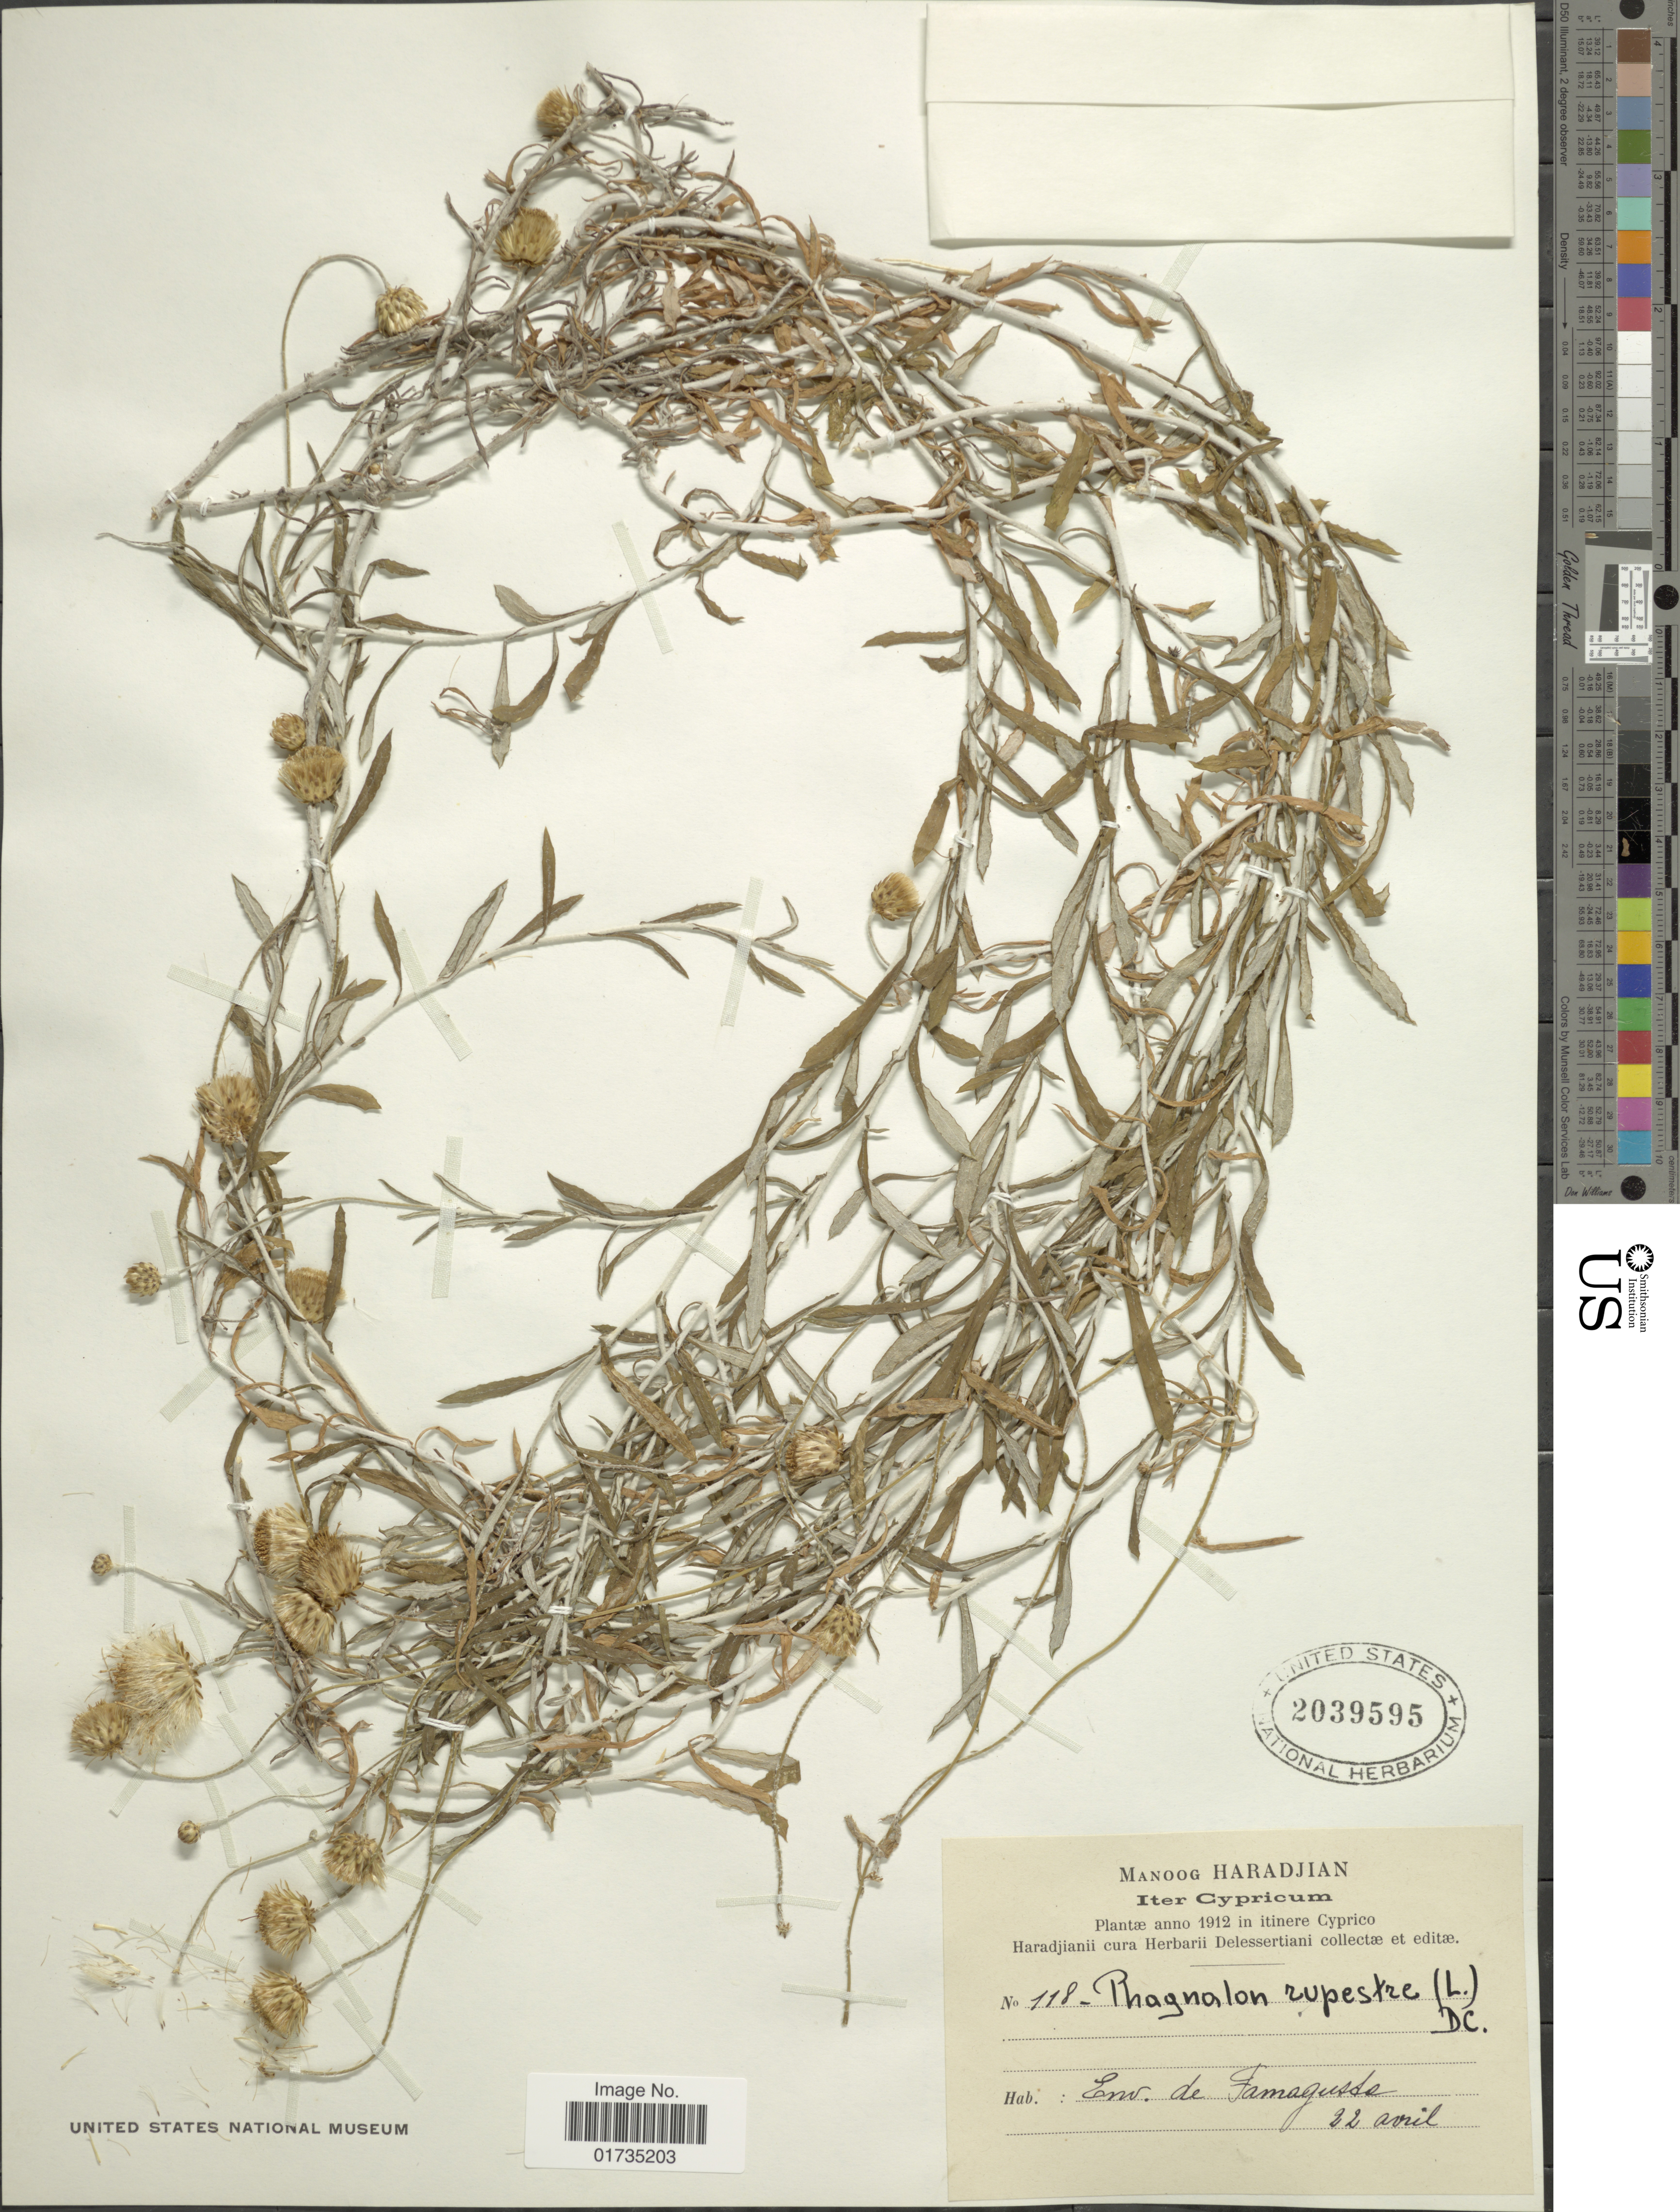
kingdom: Plantae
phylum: Tracheophyta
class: Magnoliopsida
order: Asterales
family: Asteraceae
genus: Phagnalon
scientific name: Phagnalon rupestre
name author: (L.) DC.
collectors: M. Haradjian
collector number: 118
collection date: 1912-04-22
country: Cyprus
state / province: Ammóchostos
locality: Iter Cypricum. Env. de Famaguste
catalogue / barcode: US 2039595